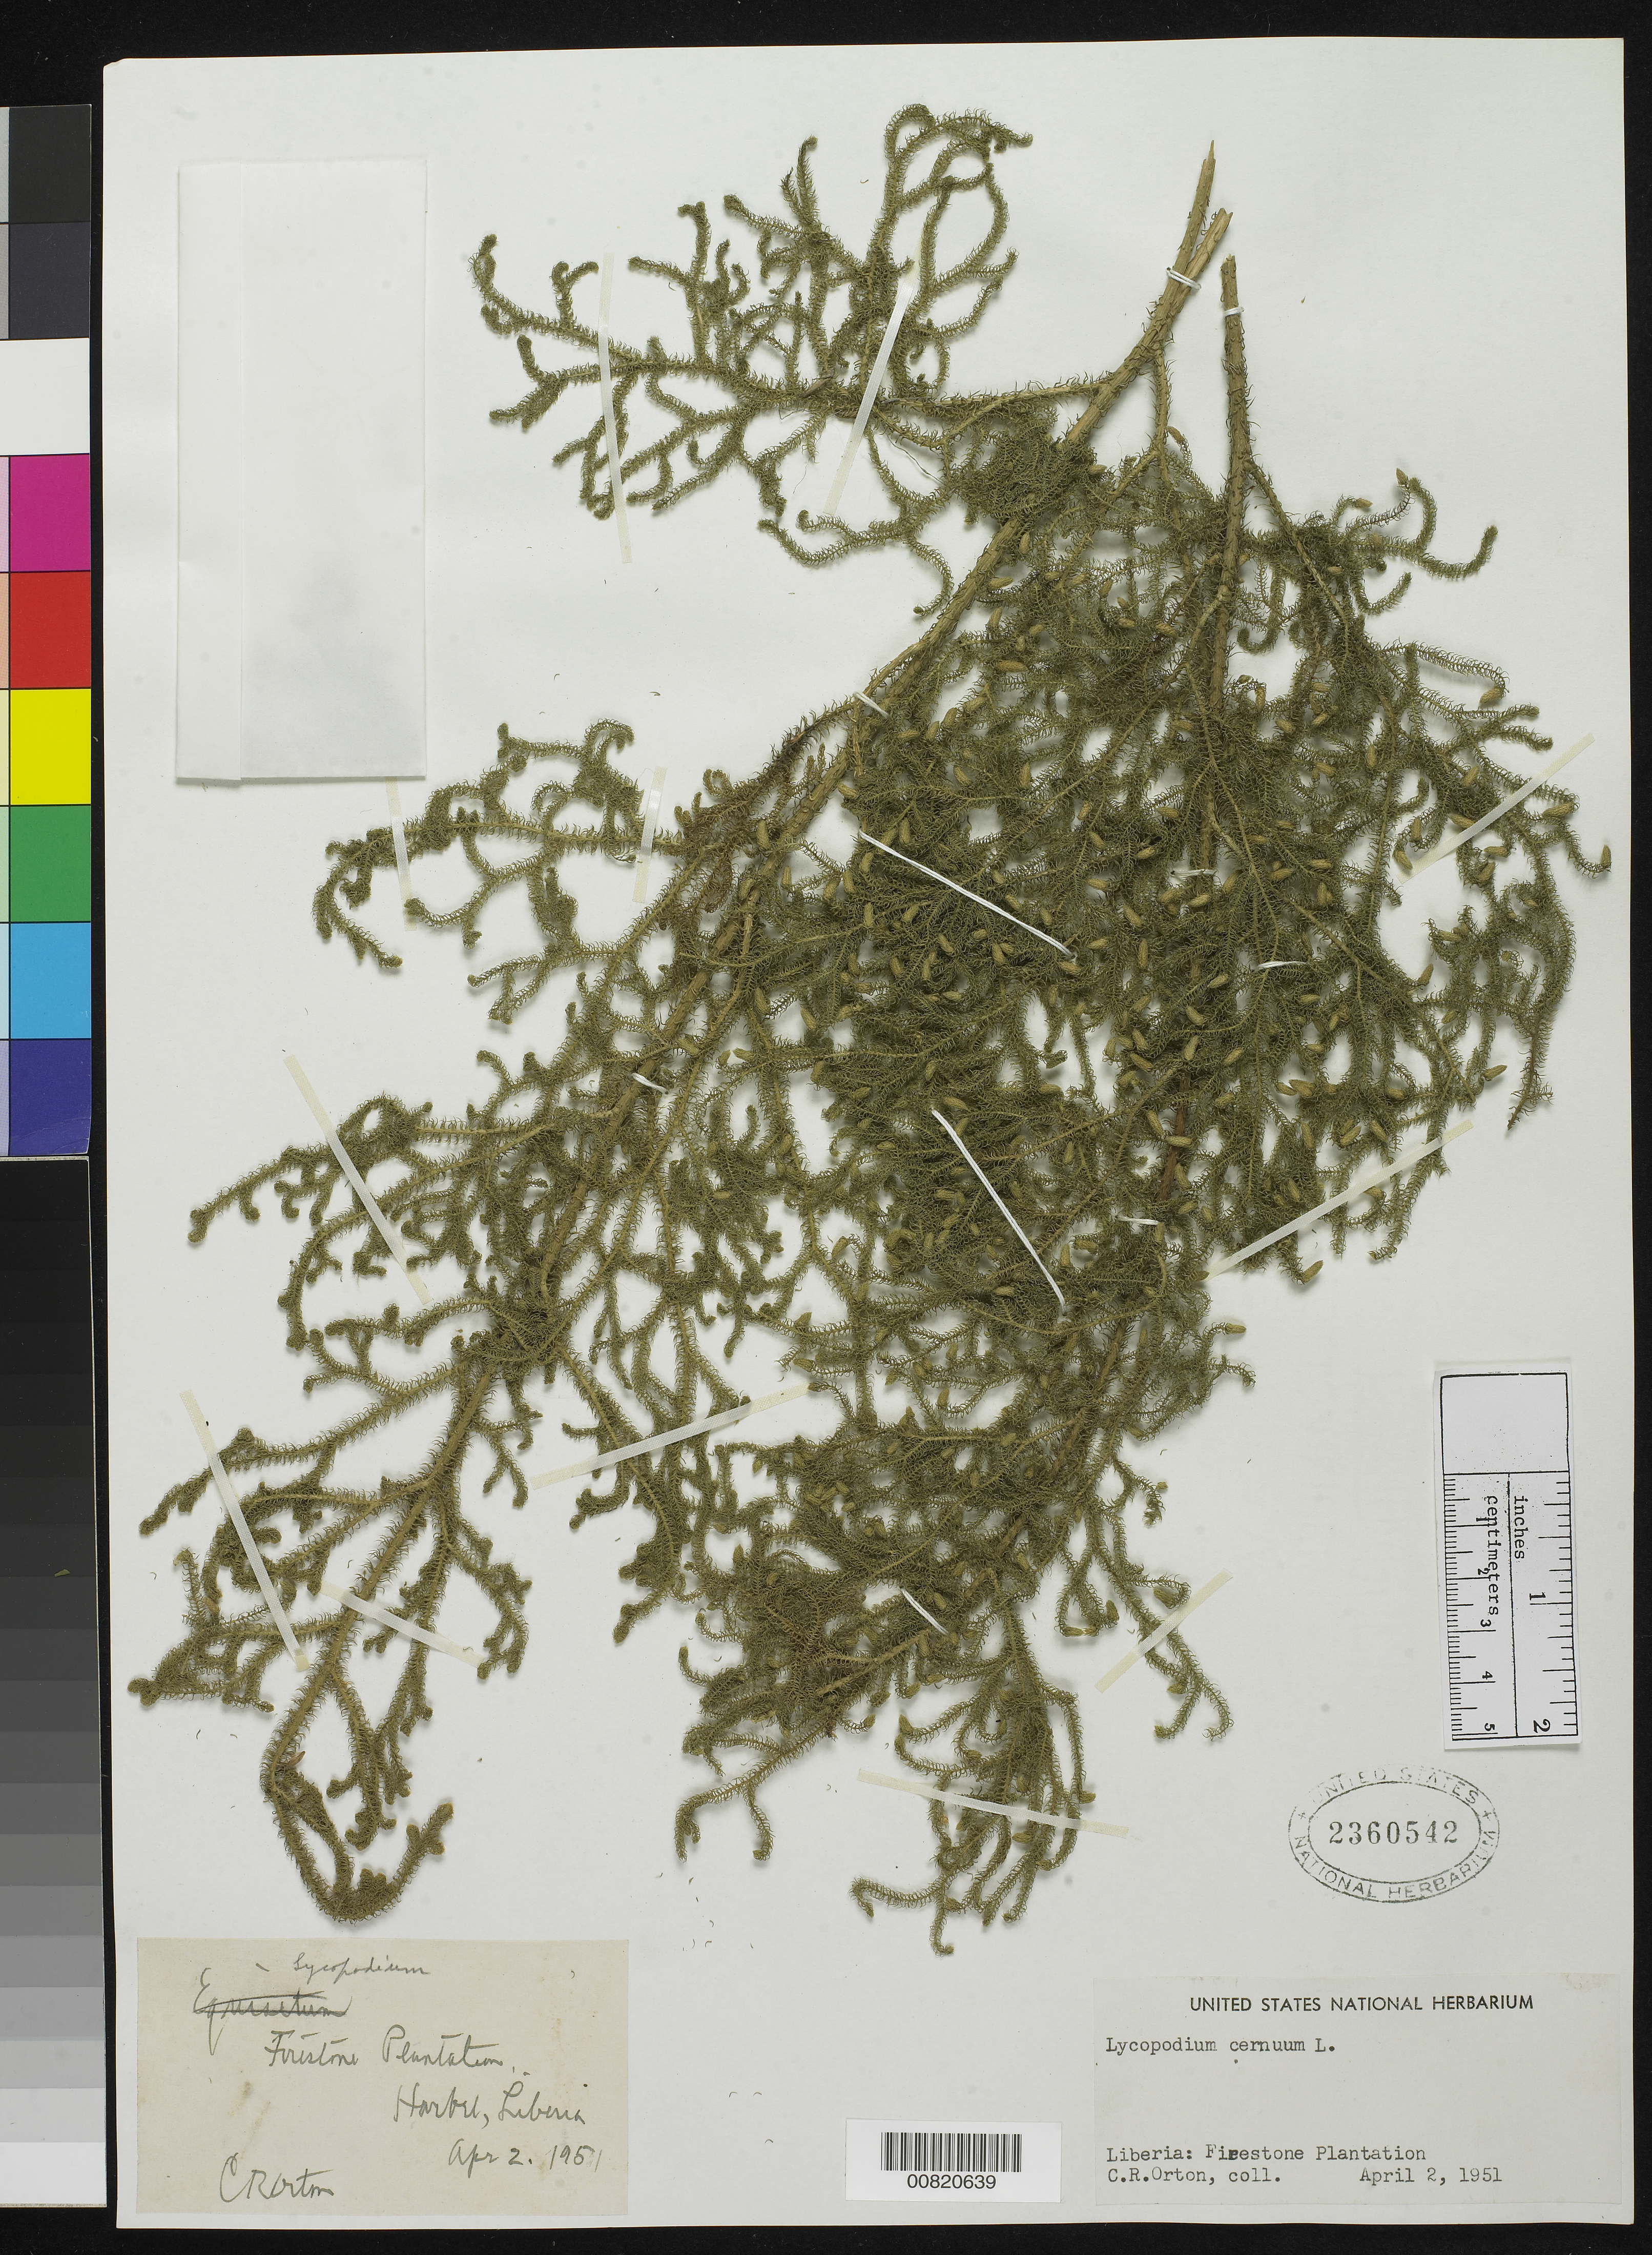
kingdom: Plantae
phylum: Tracheophyta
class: Lycopodiopsida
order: Lycopodiales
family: Lycopodiaceae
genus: Palhinhaea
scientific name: Palhinhaea cernua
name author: (L.) Vasc. & Franco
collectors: C. Orton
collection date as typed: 2 Apr 1951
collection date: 1951-04-02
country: Liberia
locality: Firestone Plantation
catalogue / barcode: US 2360542